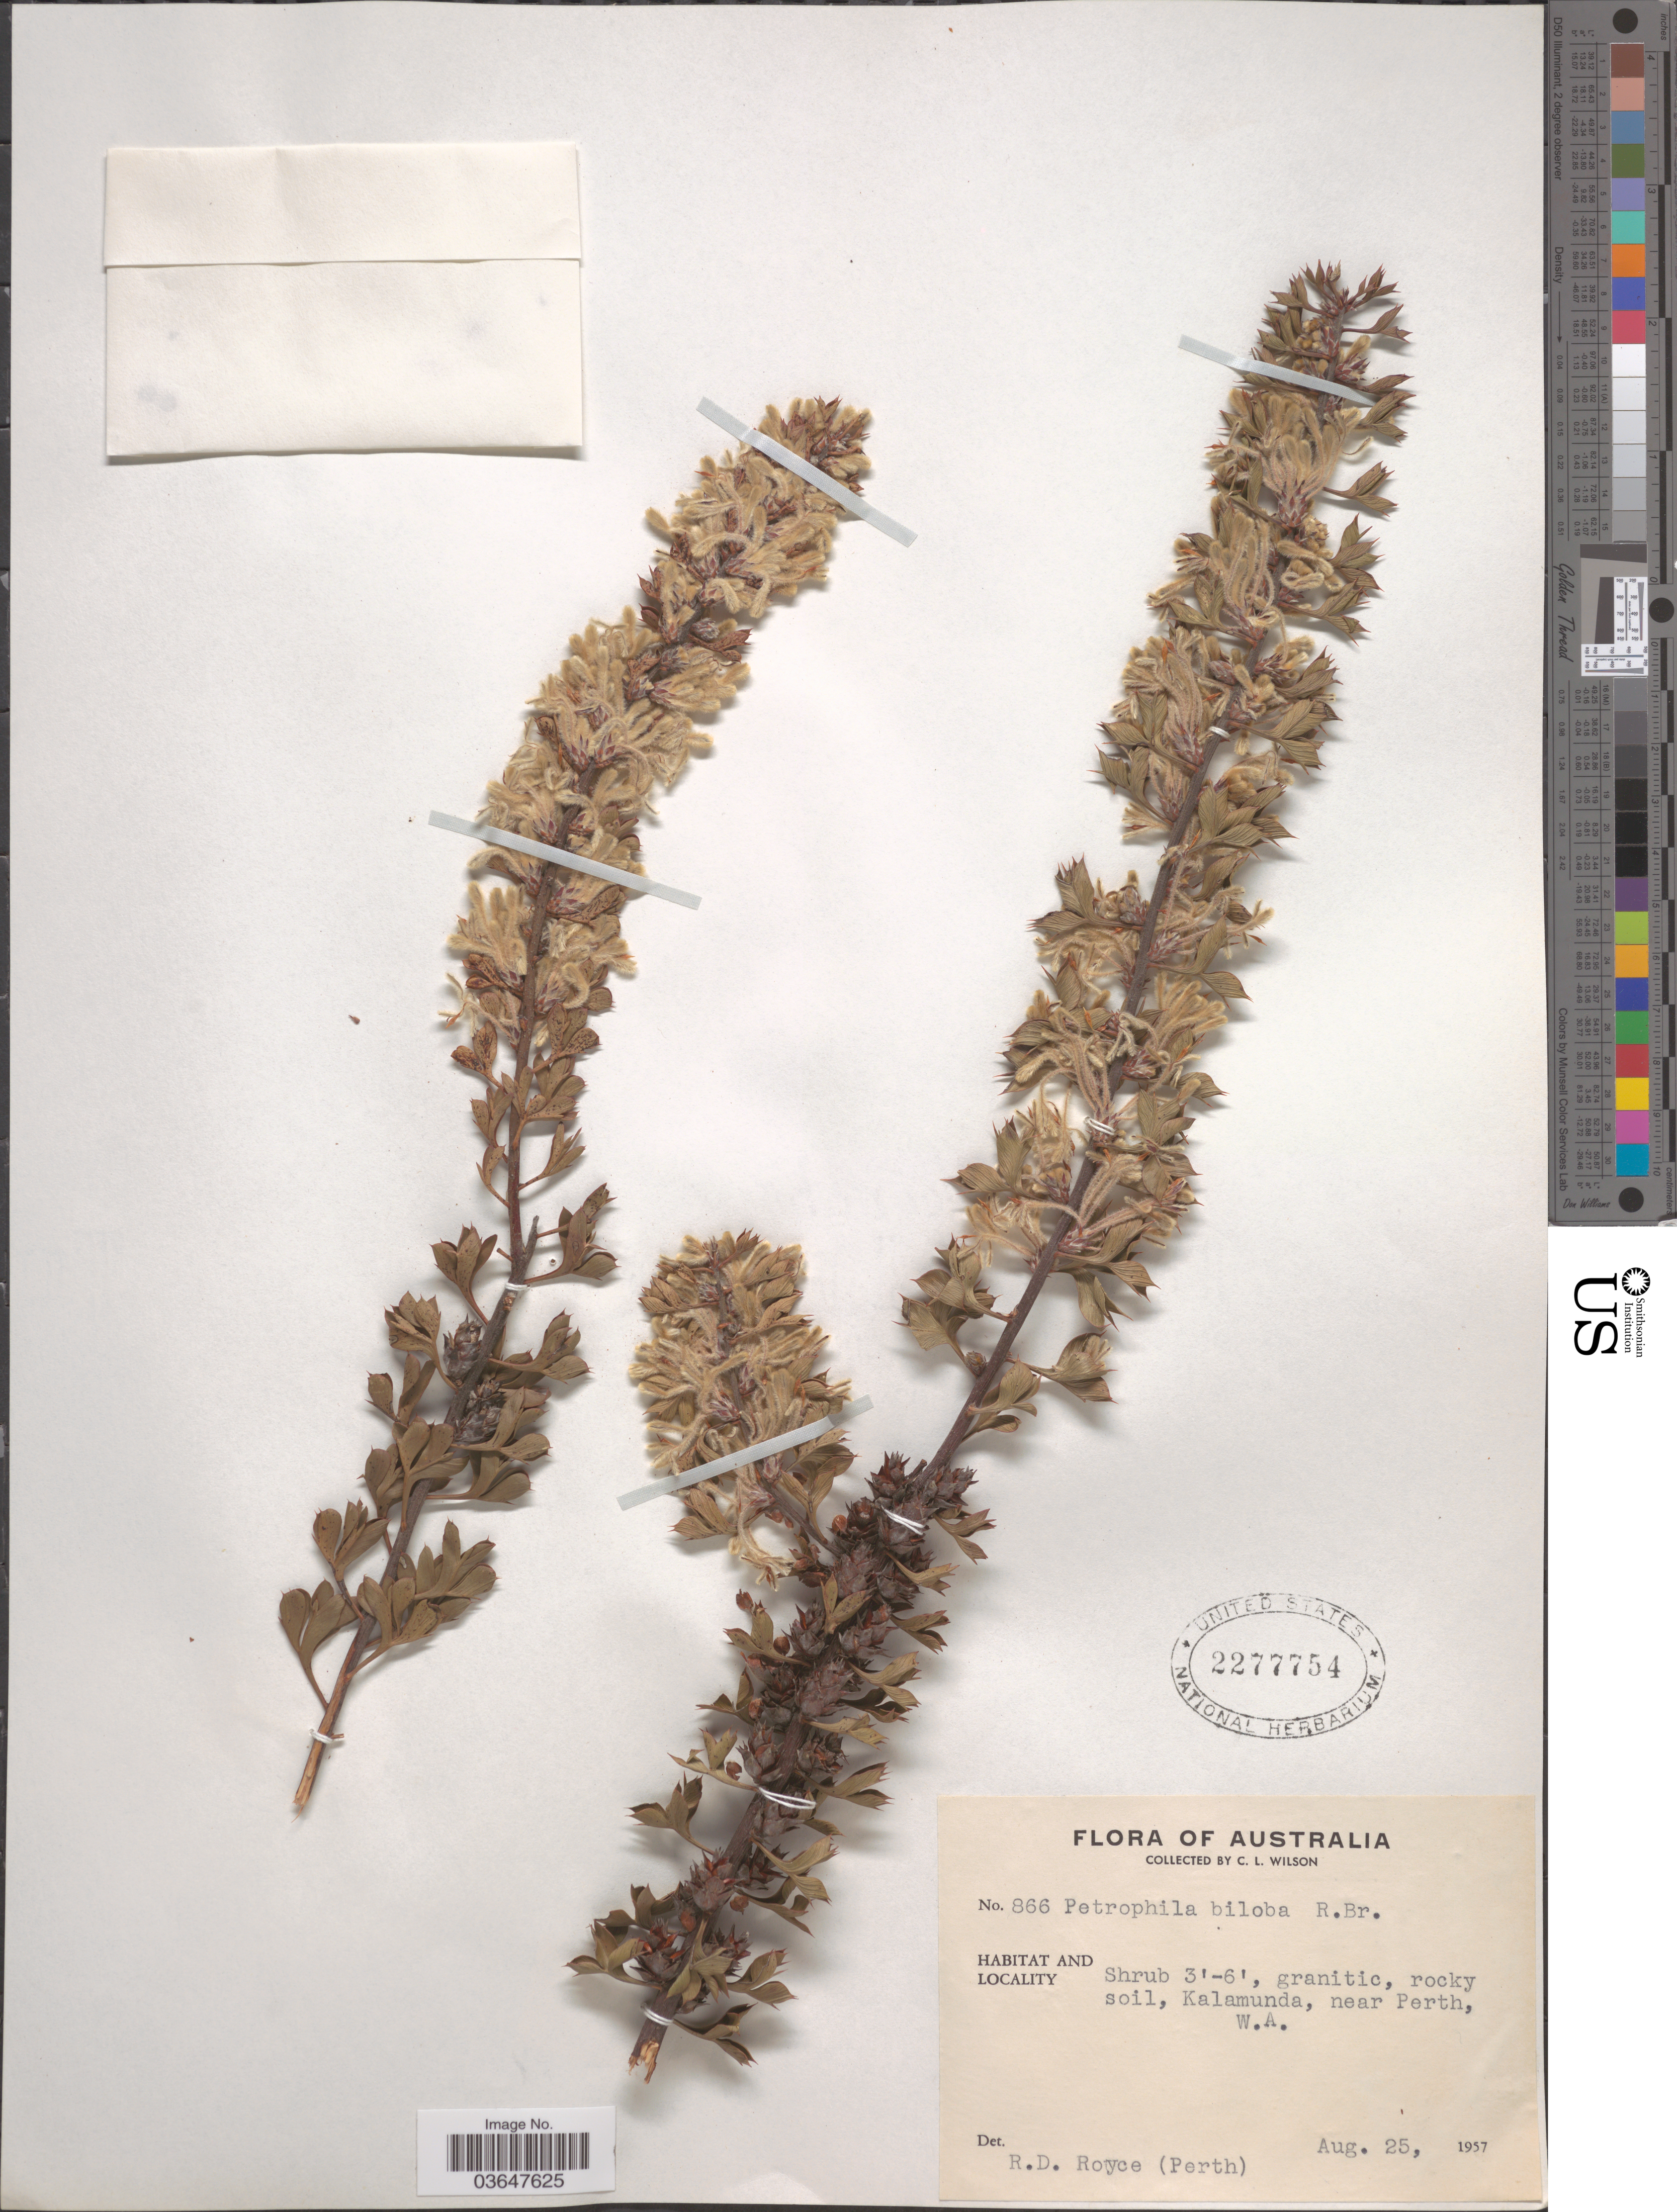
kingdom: Plantae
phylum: Tracheophyta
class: Magnoliopsida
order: Proteales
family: Proteaceae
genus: Petrophile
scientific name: Petrophile biloba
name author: Rydb.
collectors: C. L. Wilson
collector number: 866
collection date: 1957-08-25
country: Australia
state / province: Western Australia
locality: Kalamunda, near Perth, W.A.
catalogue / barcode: US 2277754